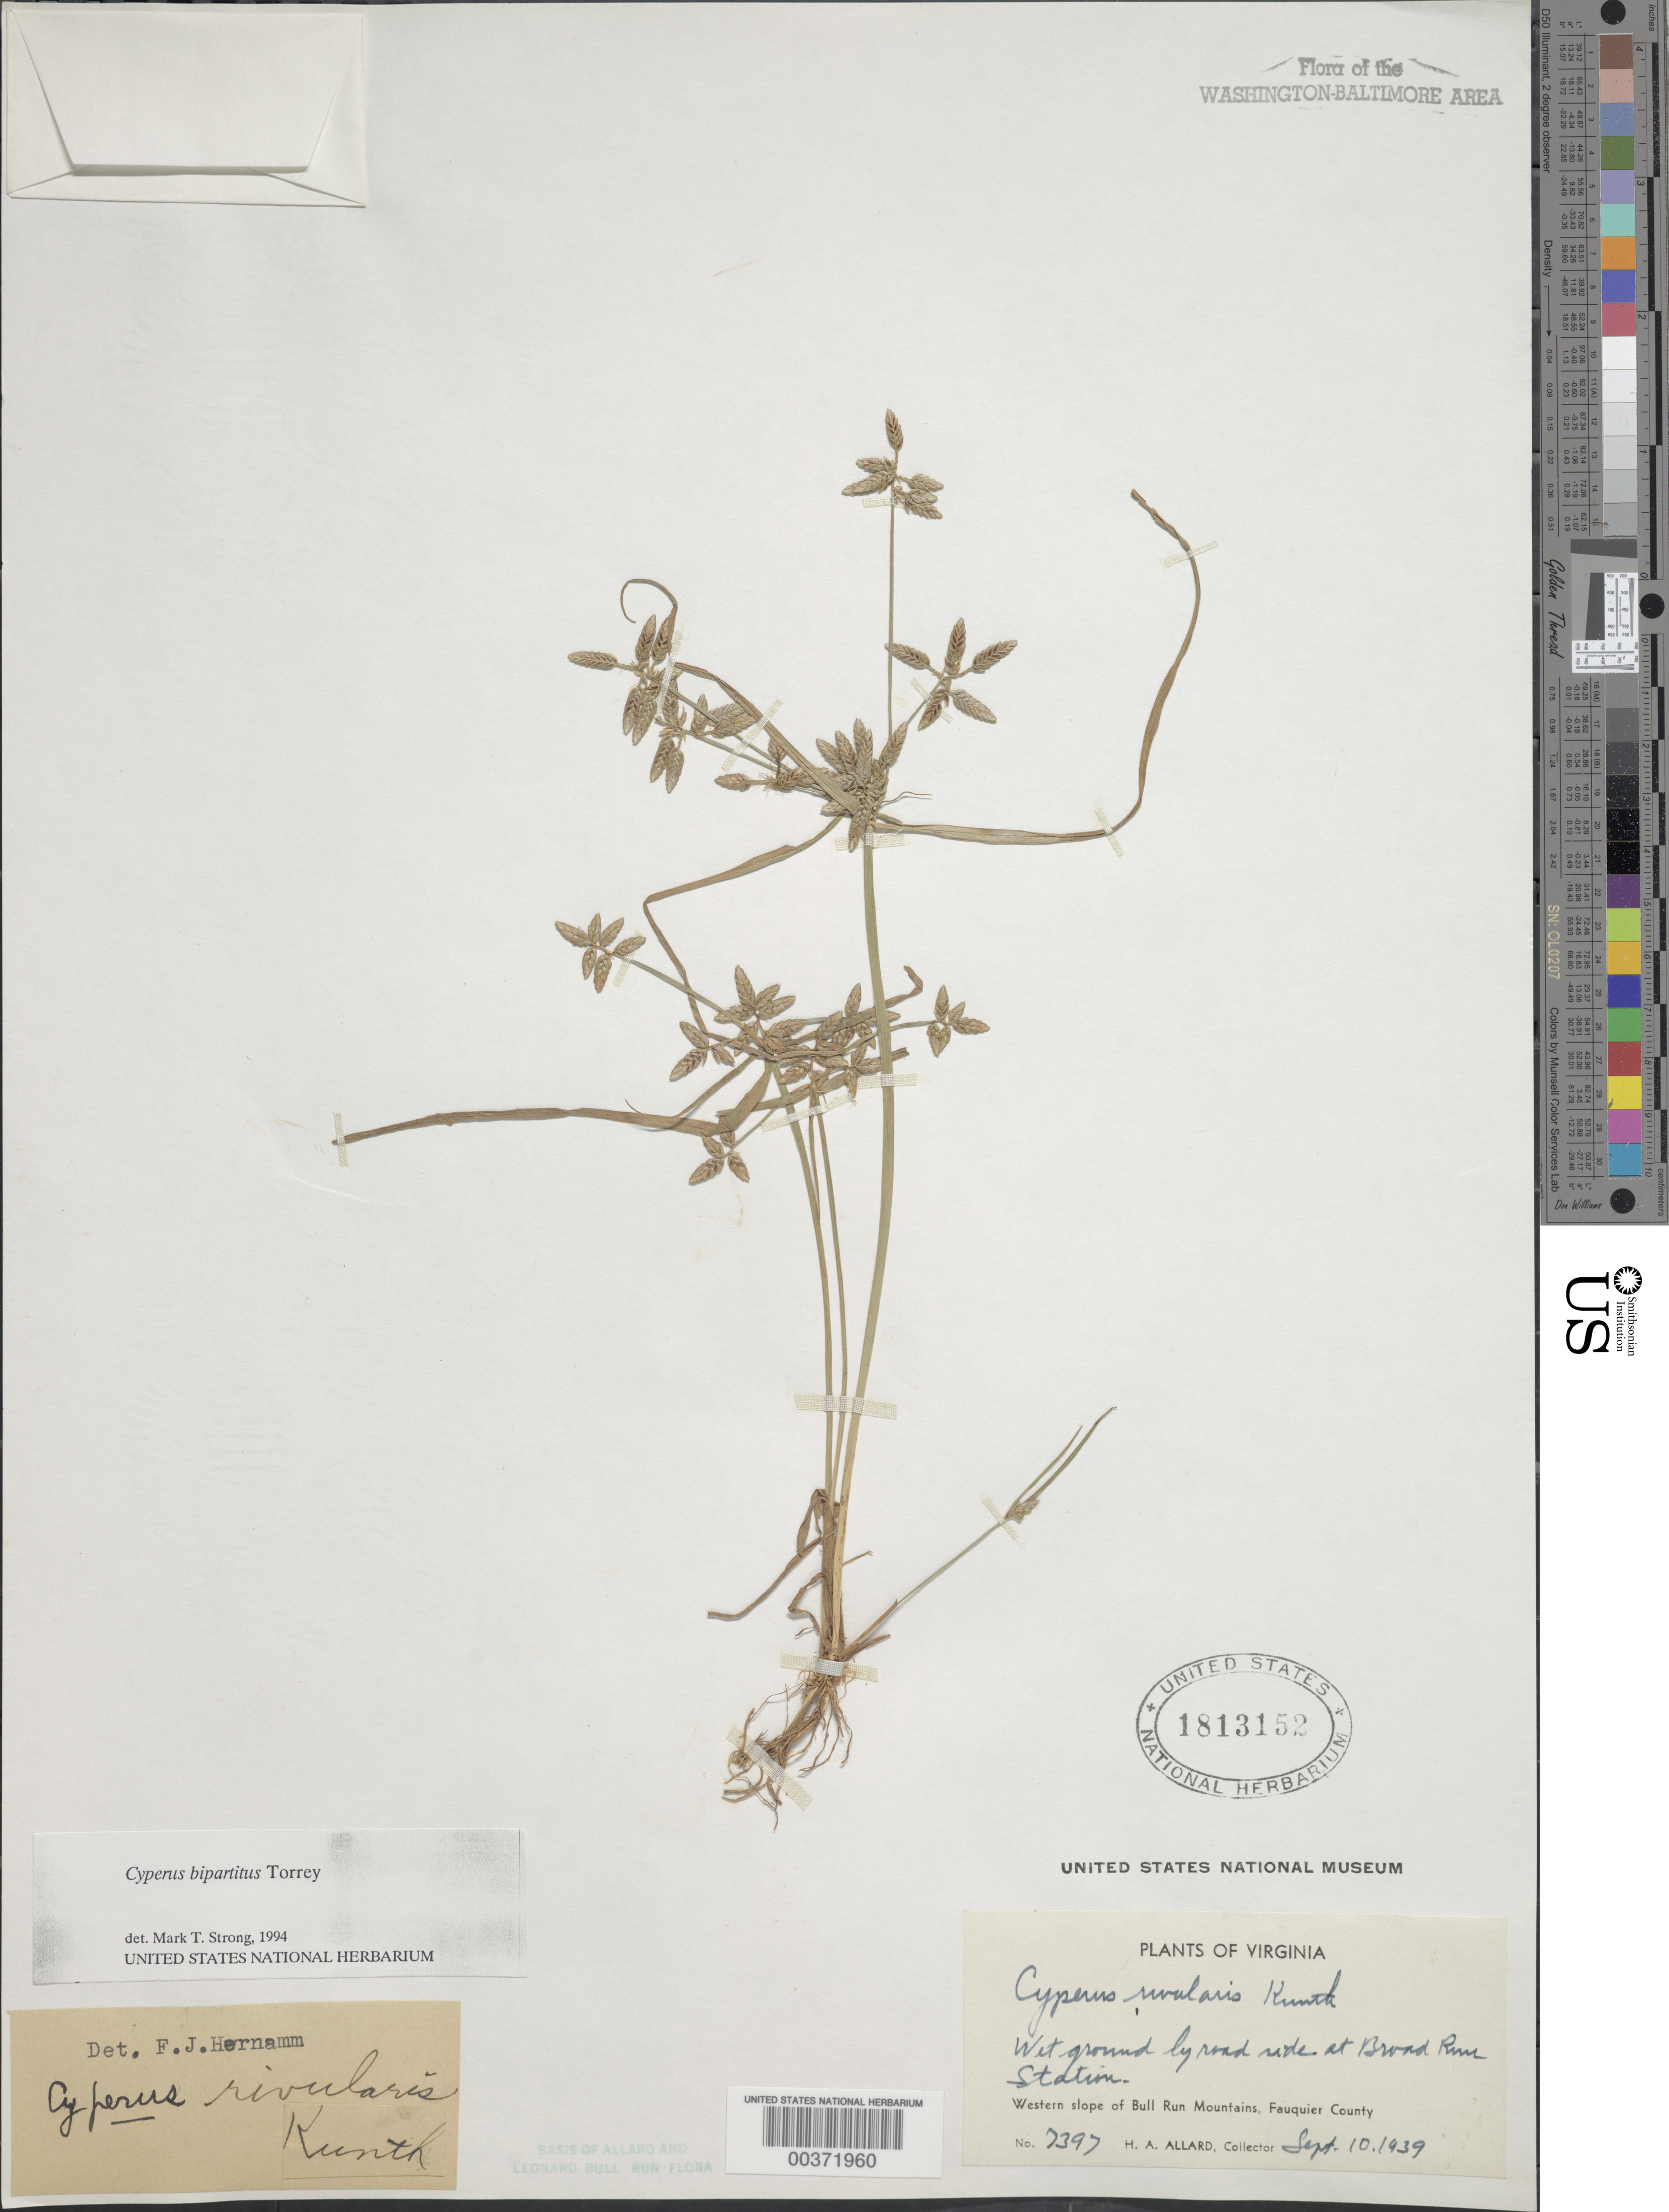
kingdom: Plantae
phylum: Tracheophyta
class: Liliopsida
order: Poales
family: Cyperaceae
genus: Cyperus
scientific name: Cyperus bipartitus Torr.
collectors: H. A. Allard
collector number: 7397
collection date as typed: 10 Sep 1939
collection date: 1939-09-10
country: United States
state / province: Virginia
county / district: Fauquier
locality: Broad Run Station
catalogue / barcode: US 1813152